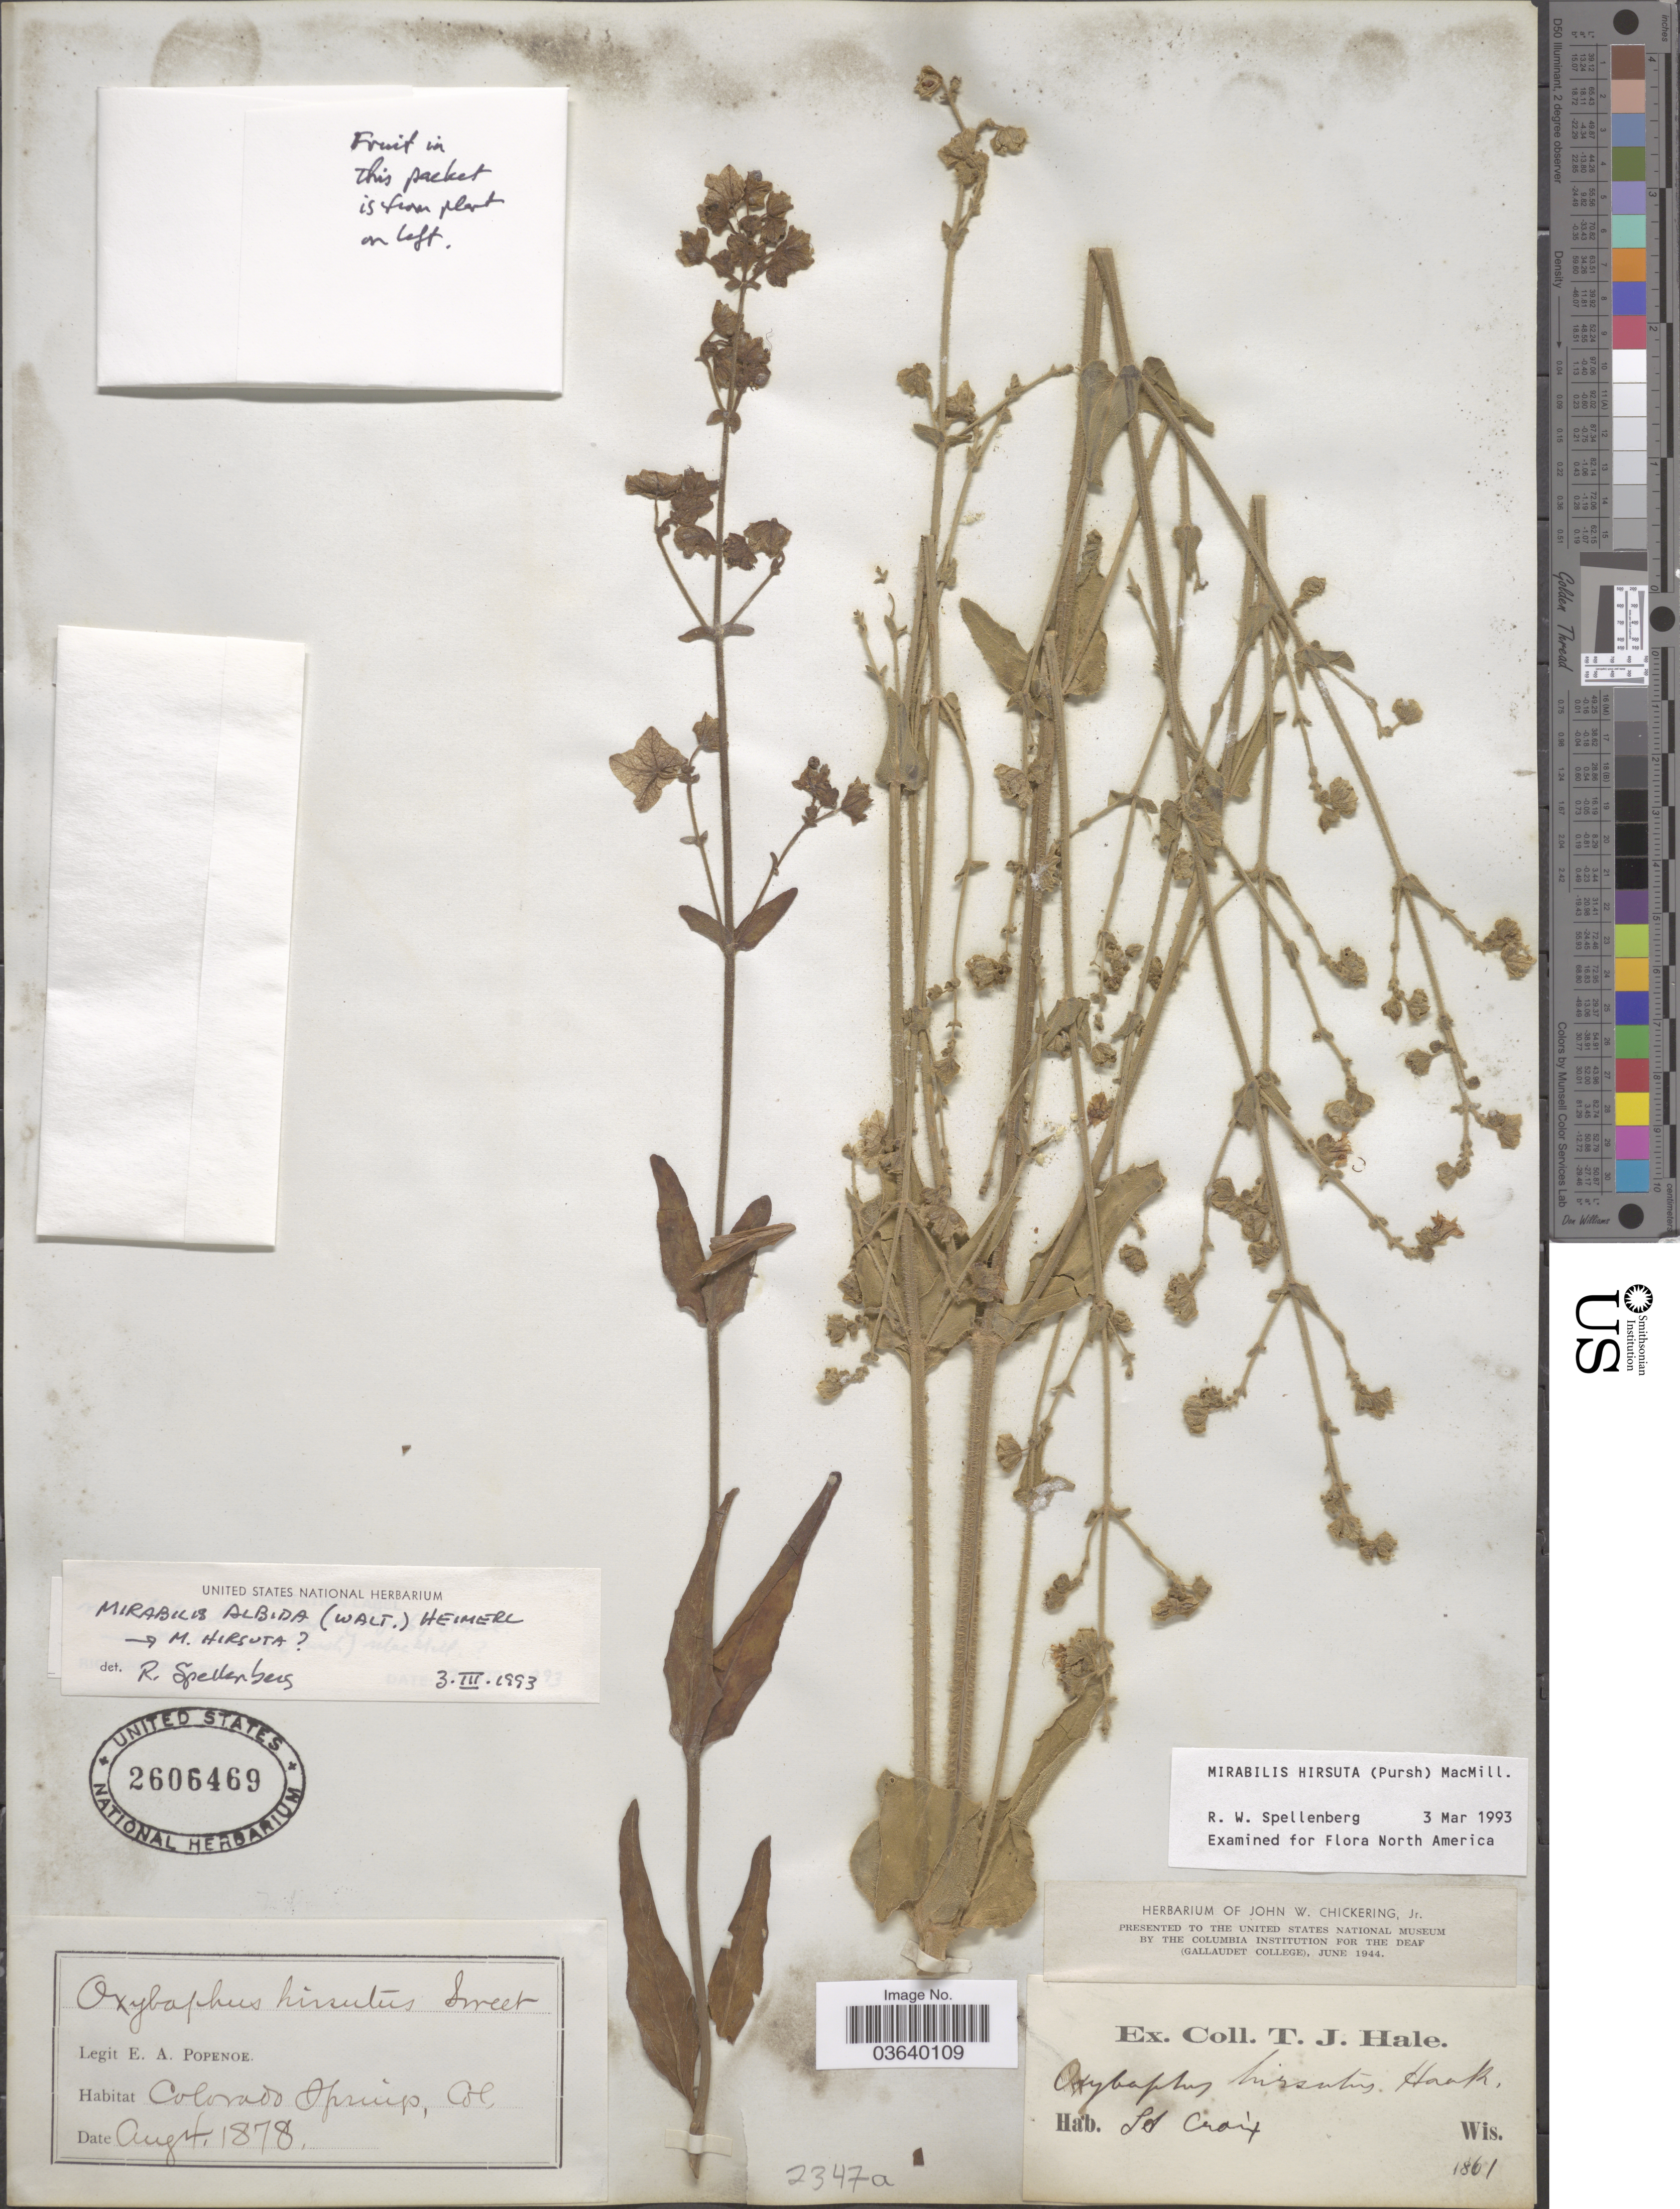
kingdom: Plantae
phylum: Tracheophyta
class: Magnoliopsida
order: Caryophyllales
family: Nyctaginaceae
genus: Mirabilis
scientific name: Mirabilis albida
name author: (Walter) Heimerl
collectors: E. A. Popenoe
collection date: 1878-08-04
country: United States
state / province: Colorado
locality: Colorado Springs.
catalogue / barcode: US 2606469